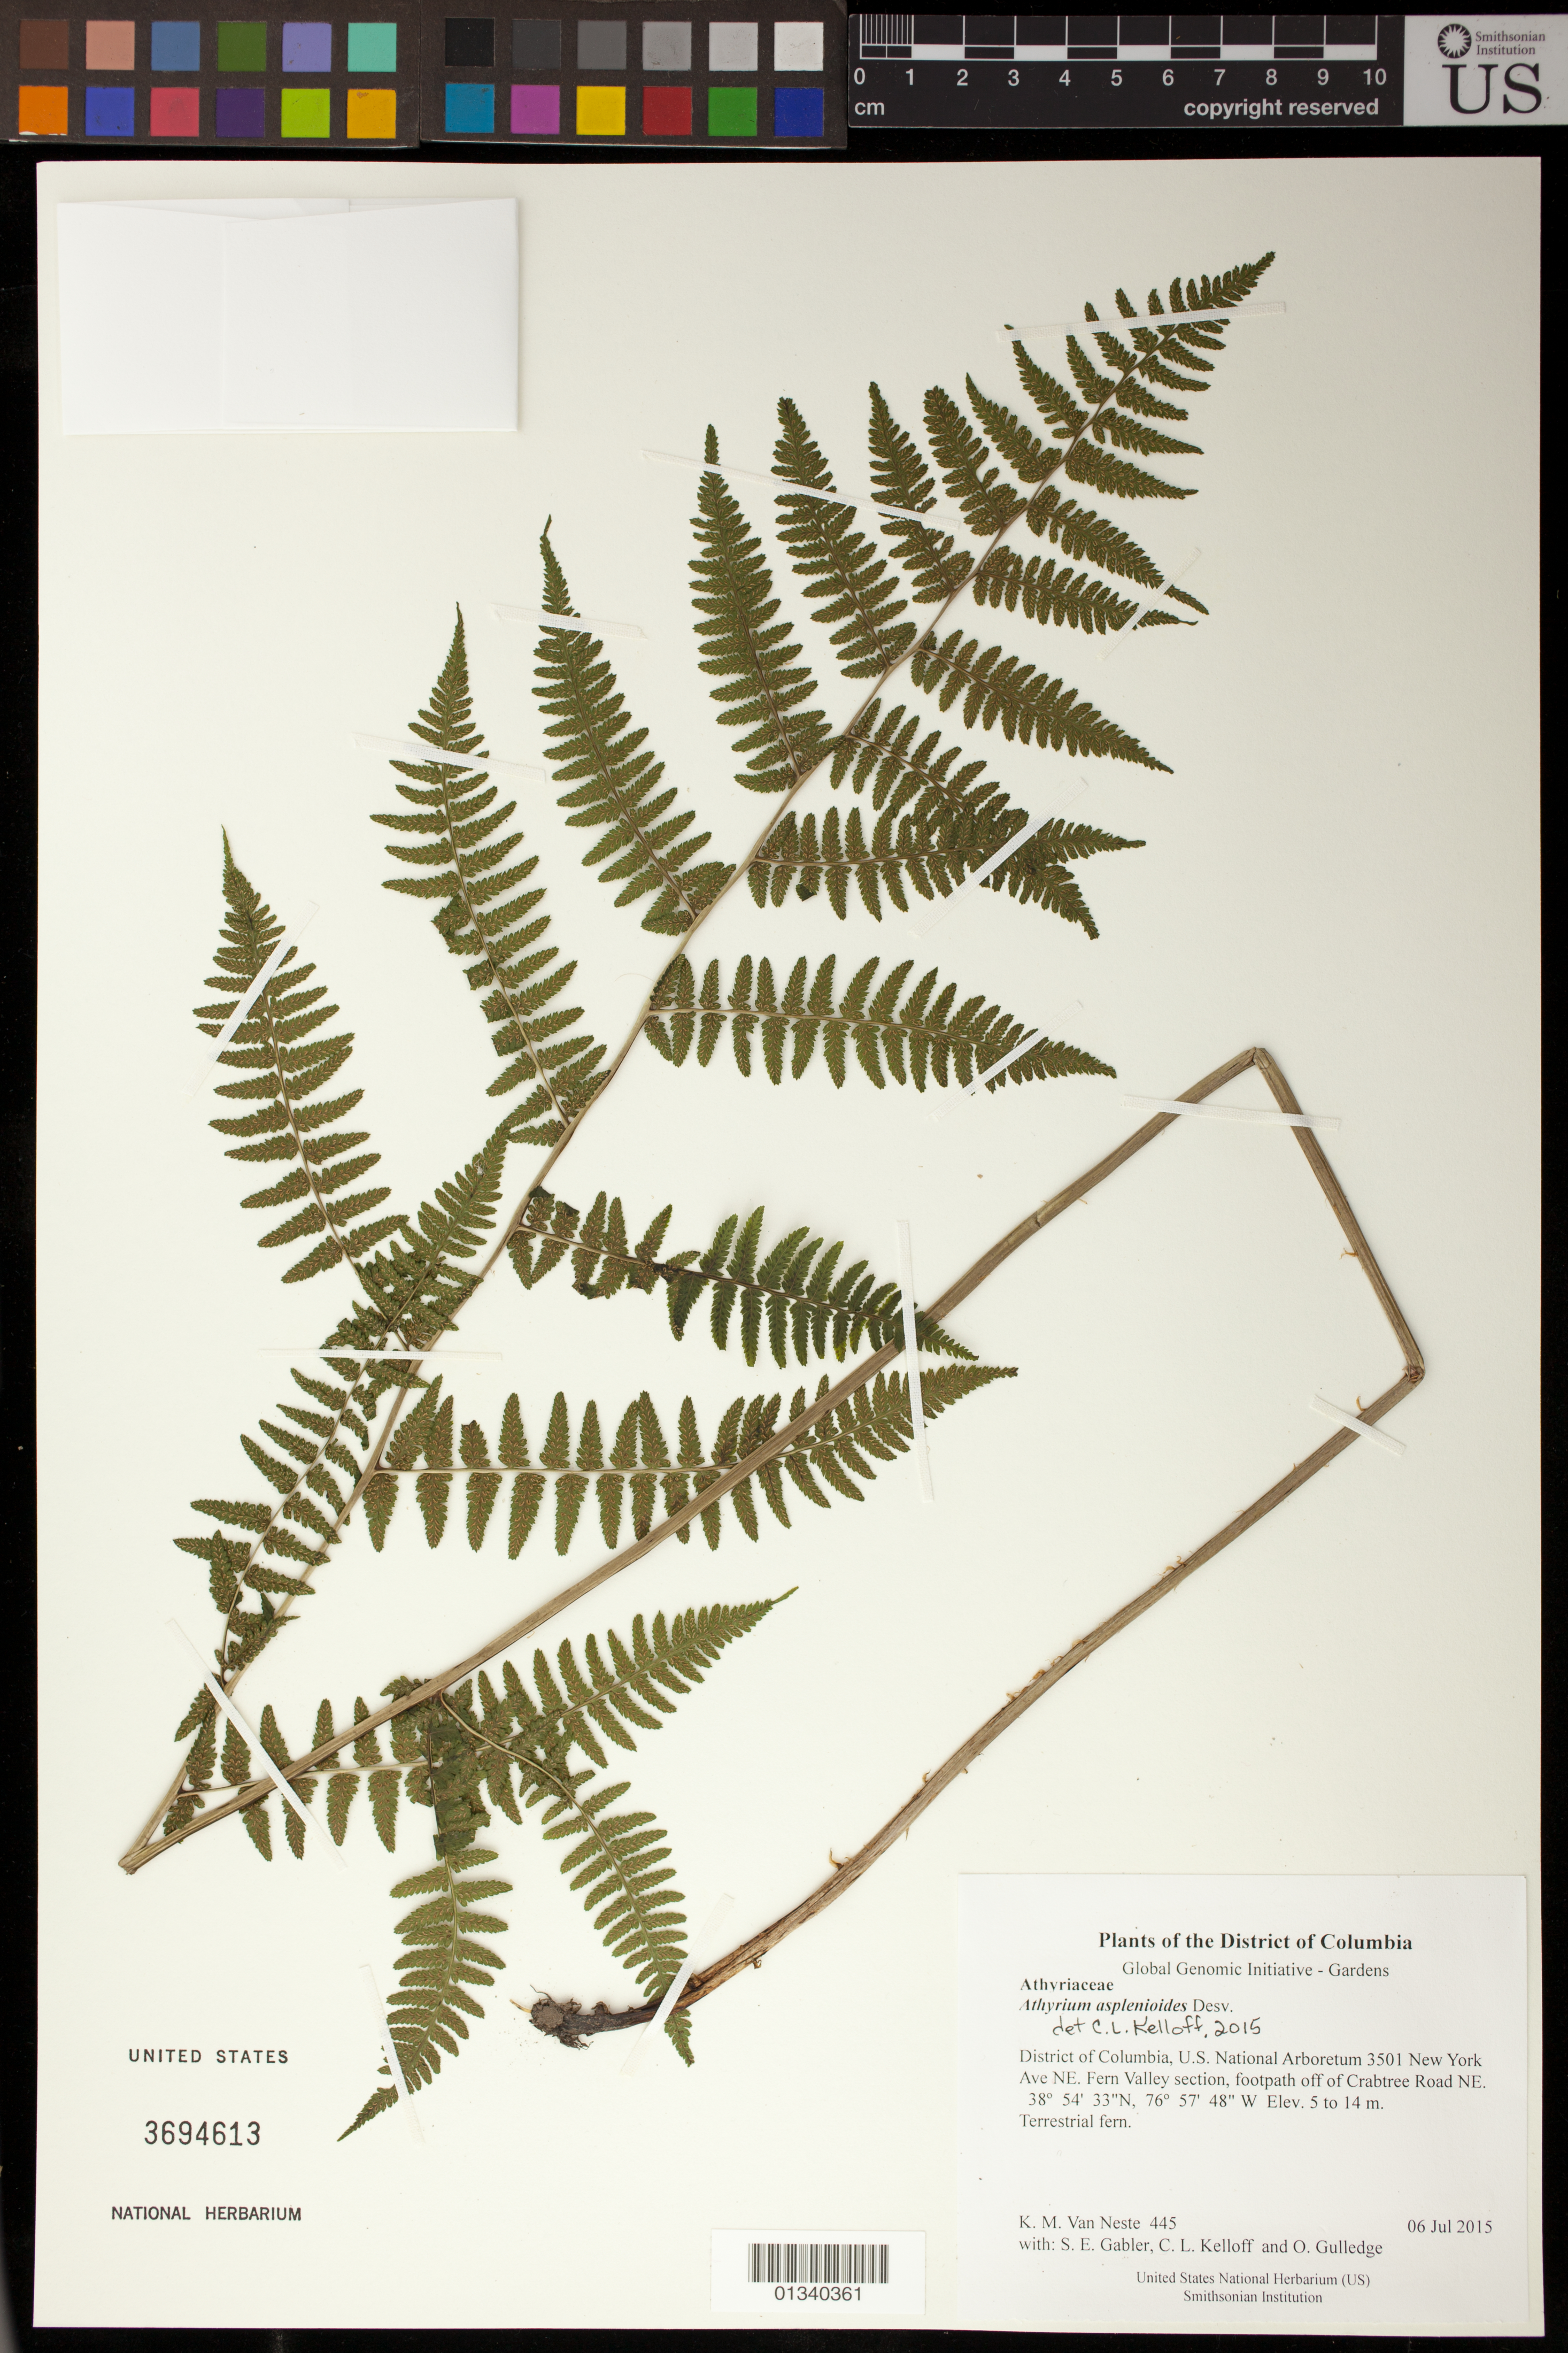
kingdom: Plantae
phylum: Tracheophyta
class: Polypodiopsida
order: Polypodiales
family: Athyriaceae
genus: Athyrium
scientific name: Athyrium filix-femina var. asplenioides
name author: (Michx.) Farw.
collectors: K. M. Van Neste, S. E. Gabler, C. L. Kelloff & O. Gulledge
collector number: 445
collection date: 2015-07-06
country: United States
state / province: District of Columbia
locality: U.S. National Arboretum 3501 New York Ave NE. Fern Valley section, footpath off of Crabtree Road NE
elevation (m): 5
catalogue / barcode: US 3694613